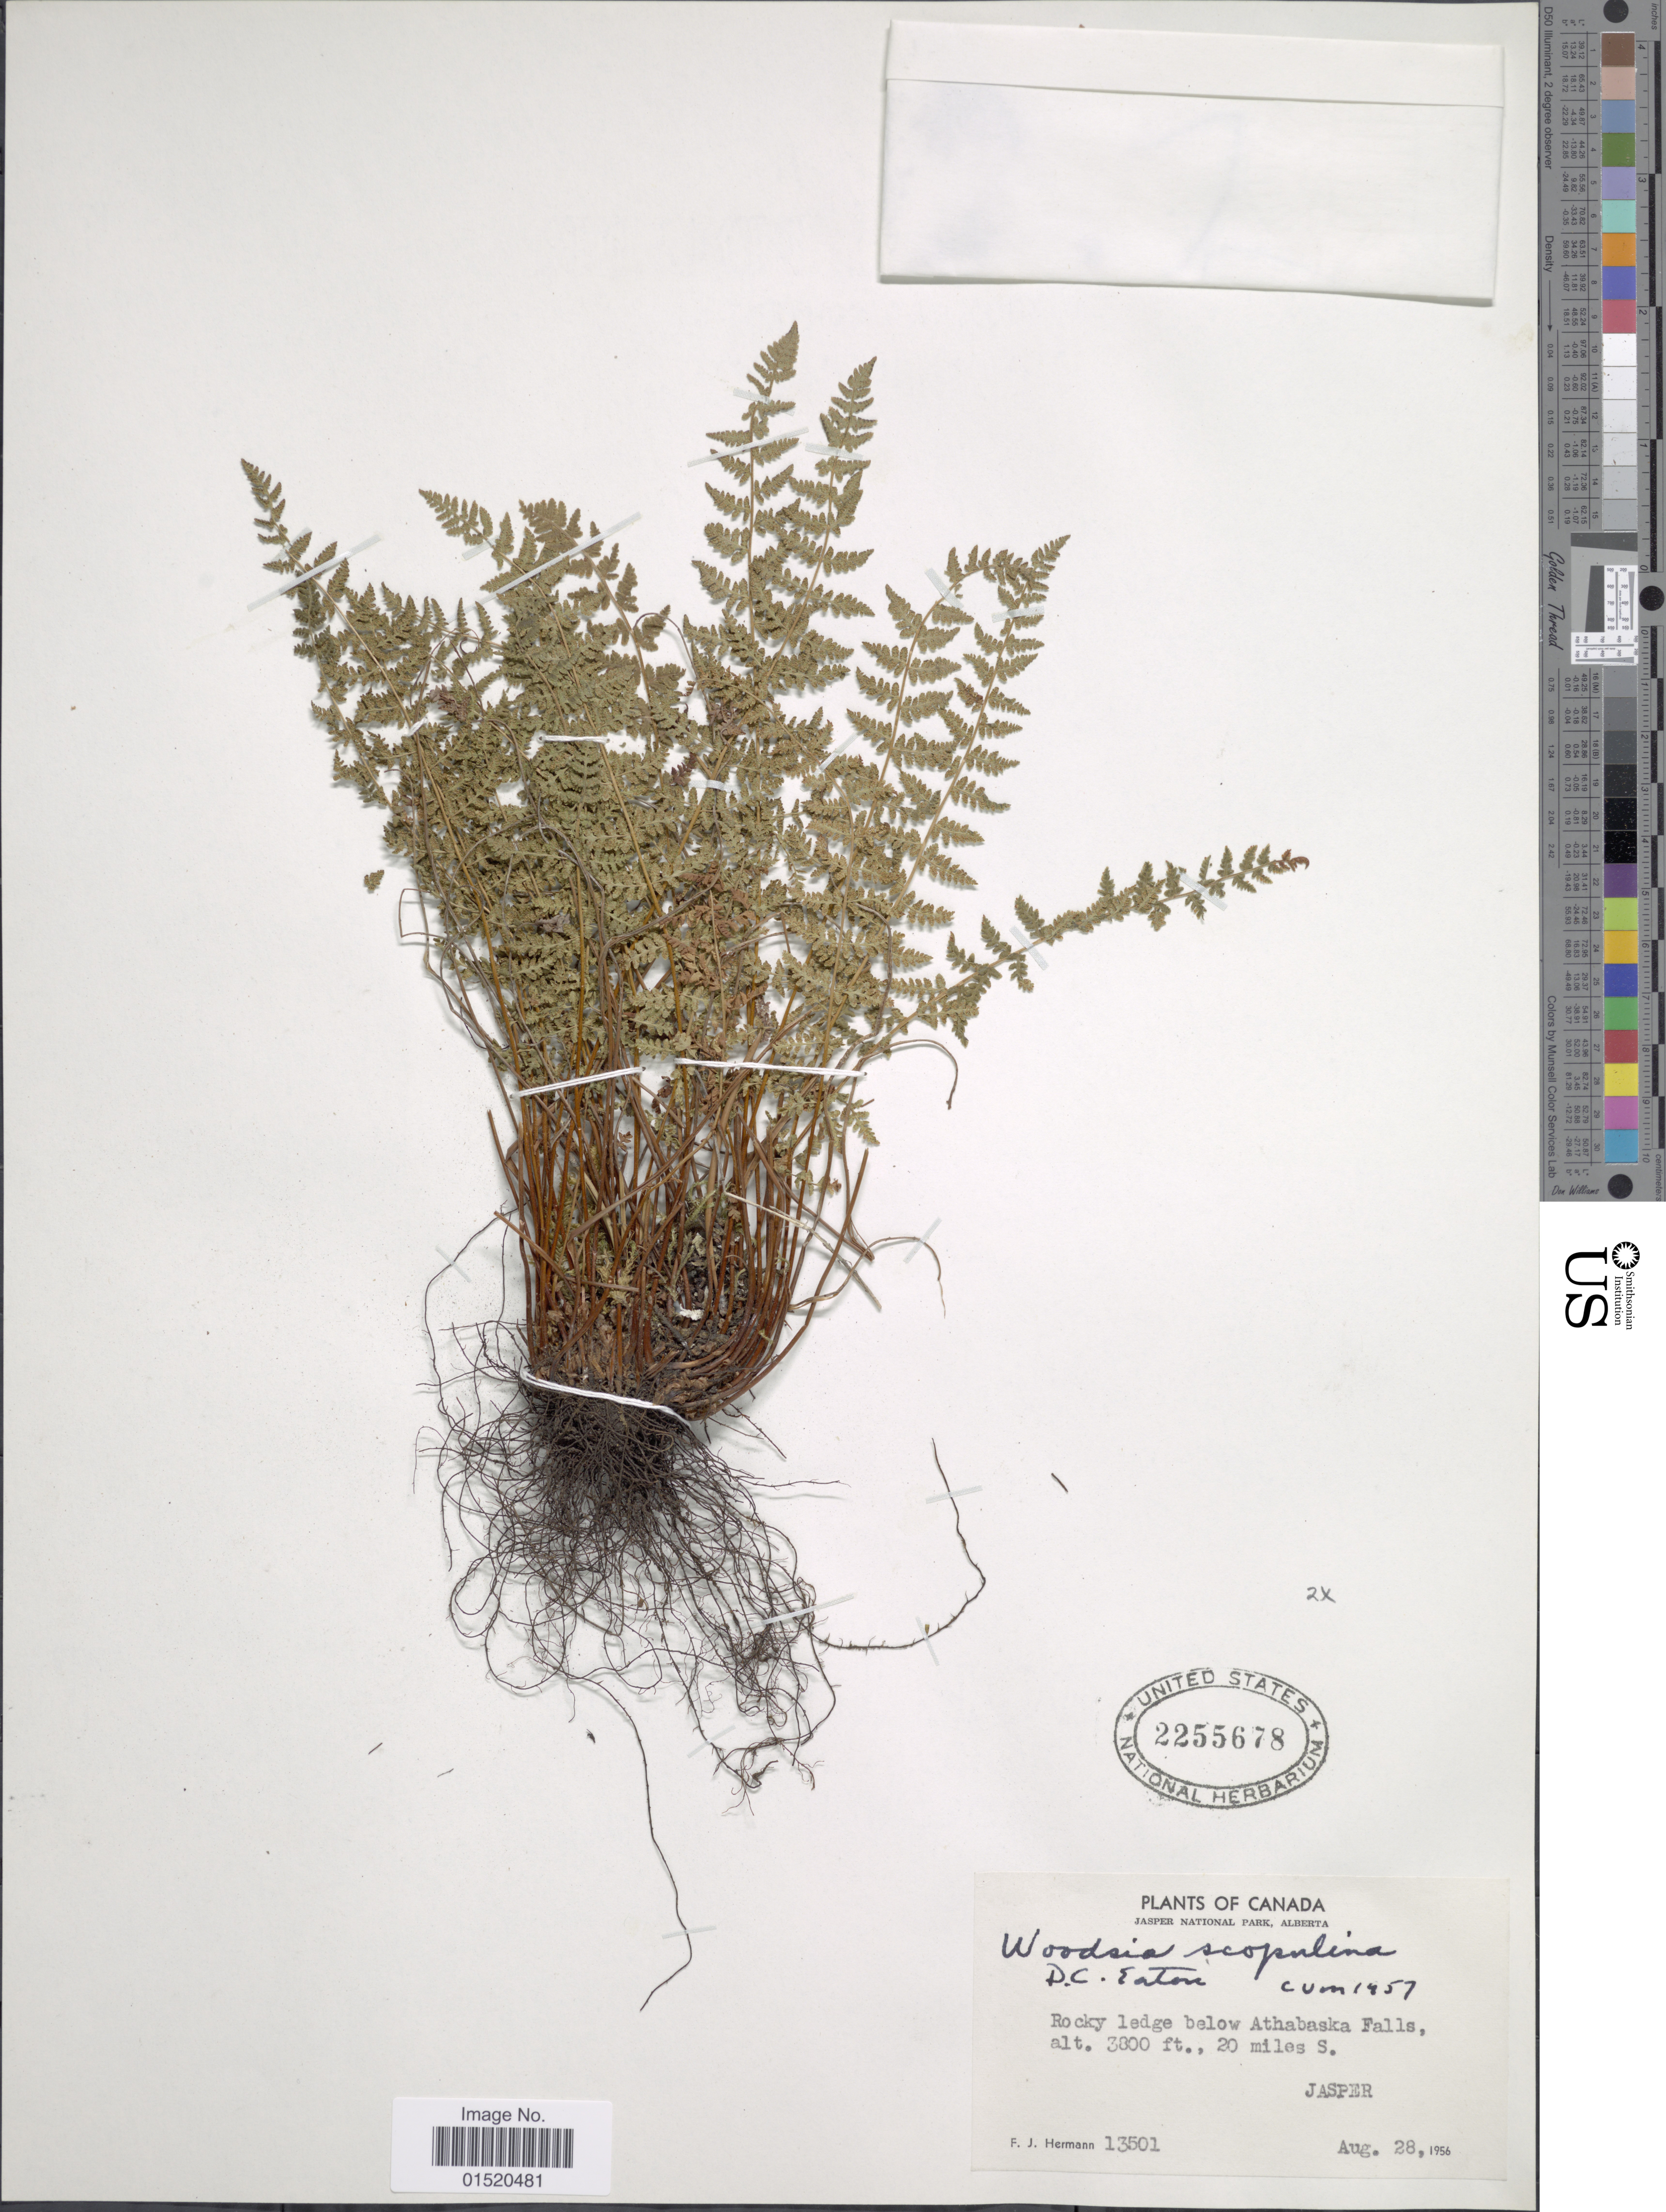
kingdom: Plantae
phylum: Tracheophyta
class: Polypodiopsida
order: Polypodiales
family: Woodsiaceae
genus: Woodsia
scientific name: Woodsia scopulina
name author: D.C. Eaton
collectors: F. J. Hermann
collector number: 13501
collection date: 1956-08-28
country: Canada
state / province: Alberta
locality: Jasper National Park, Rocky ledge below Athabaska Falls, 20 miles S. Jasper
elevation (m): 1158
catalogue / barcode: US 2255678